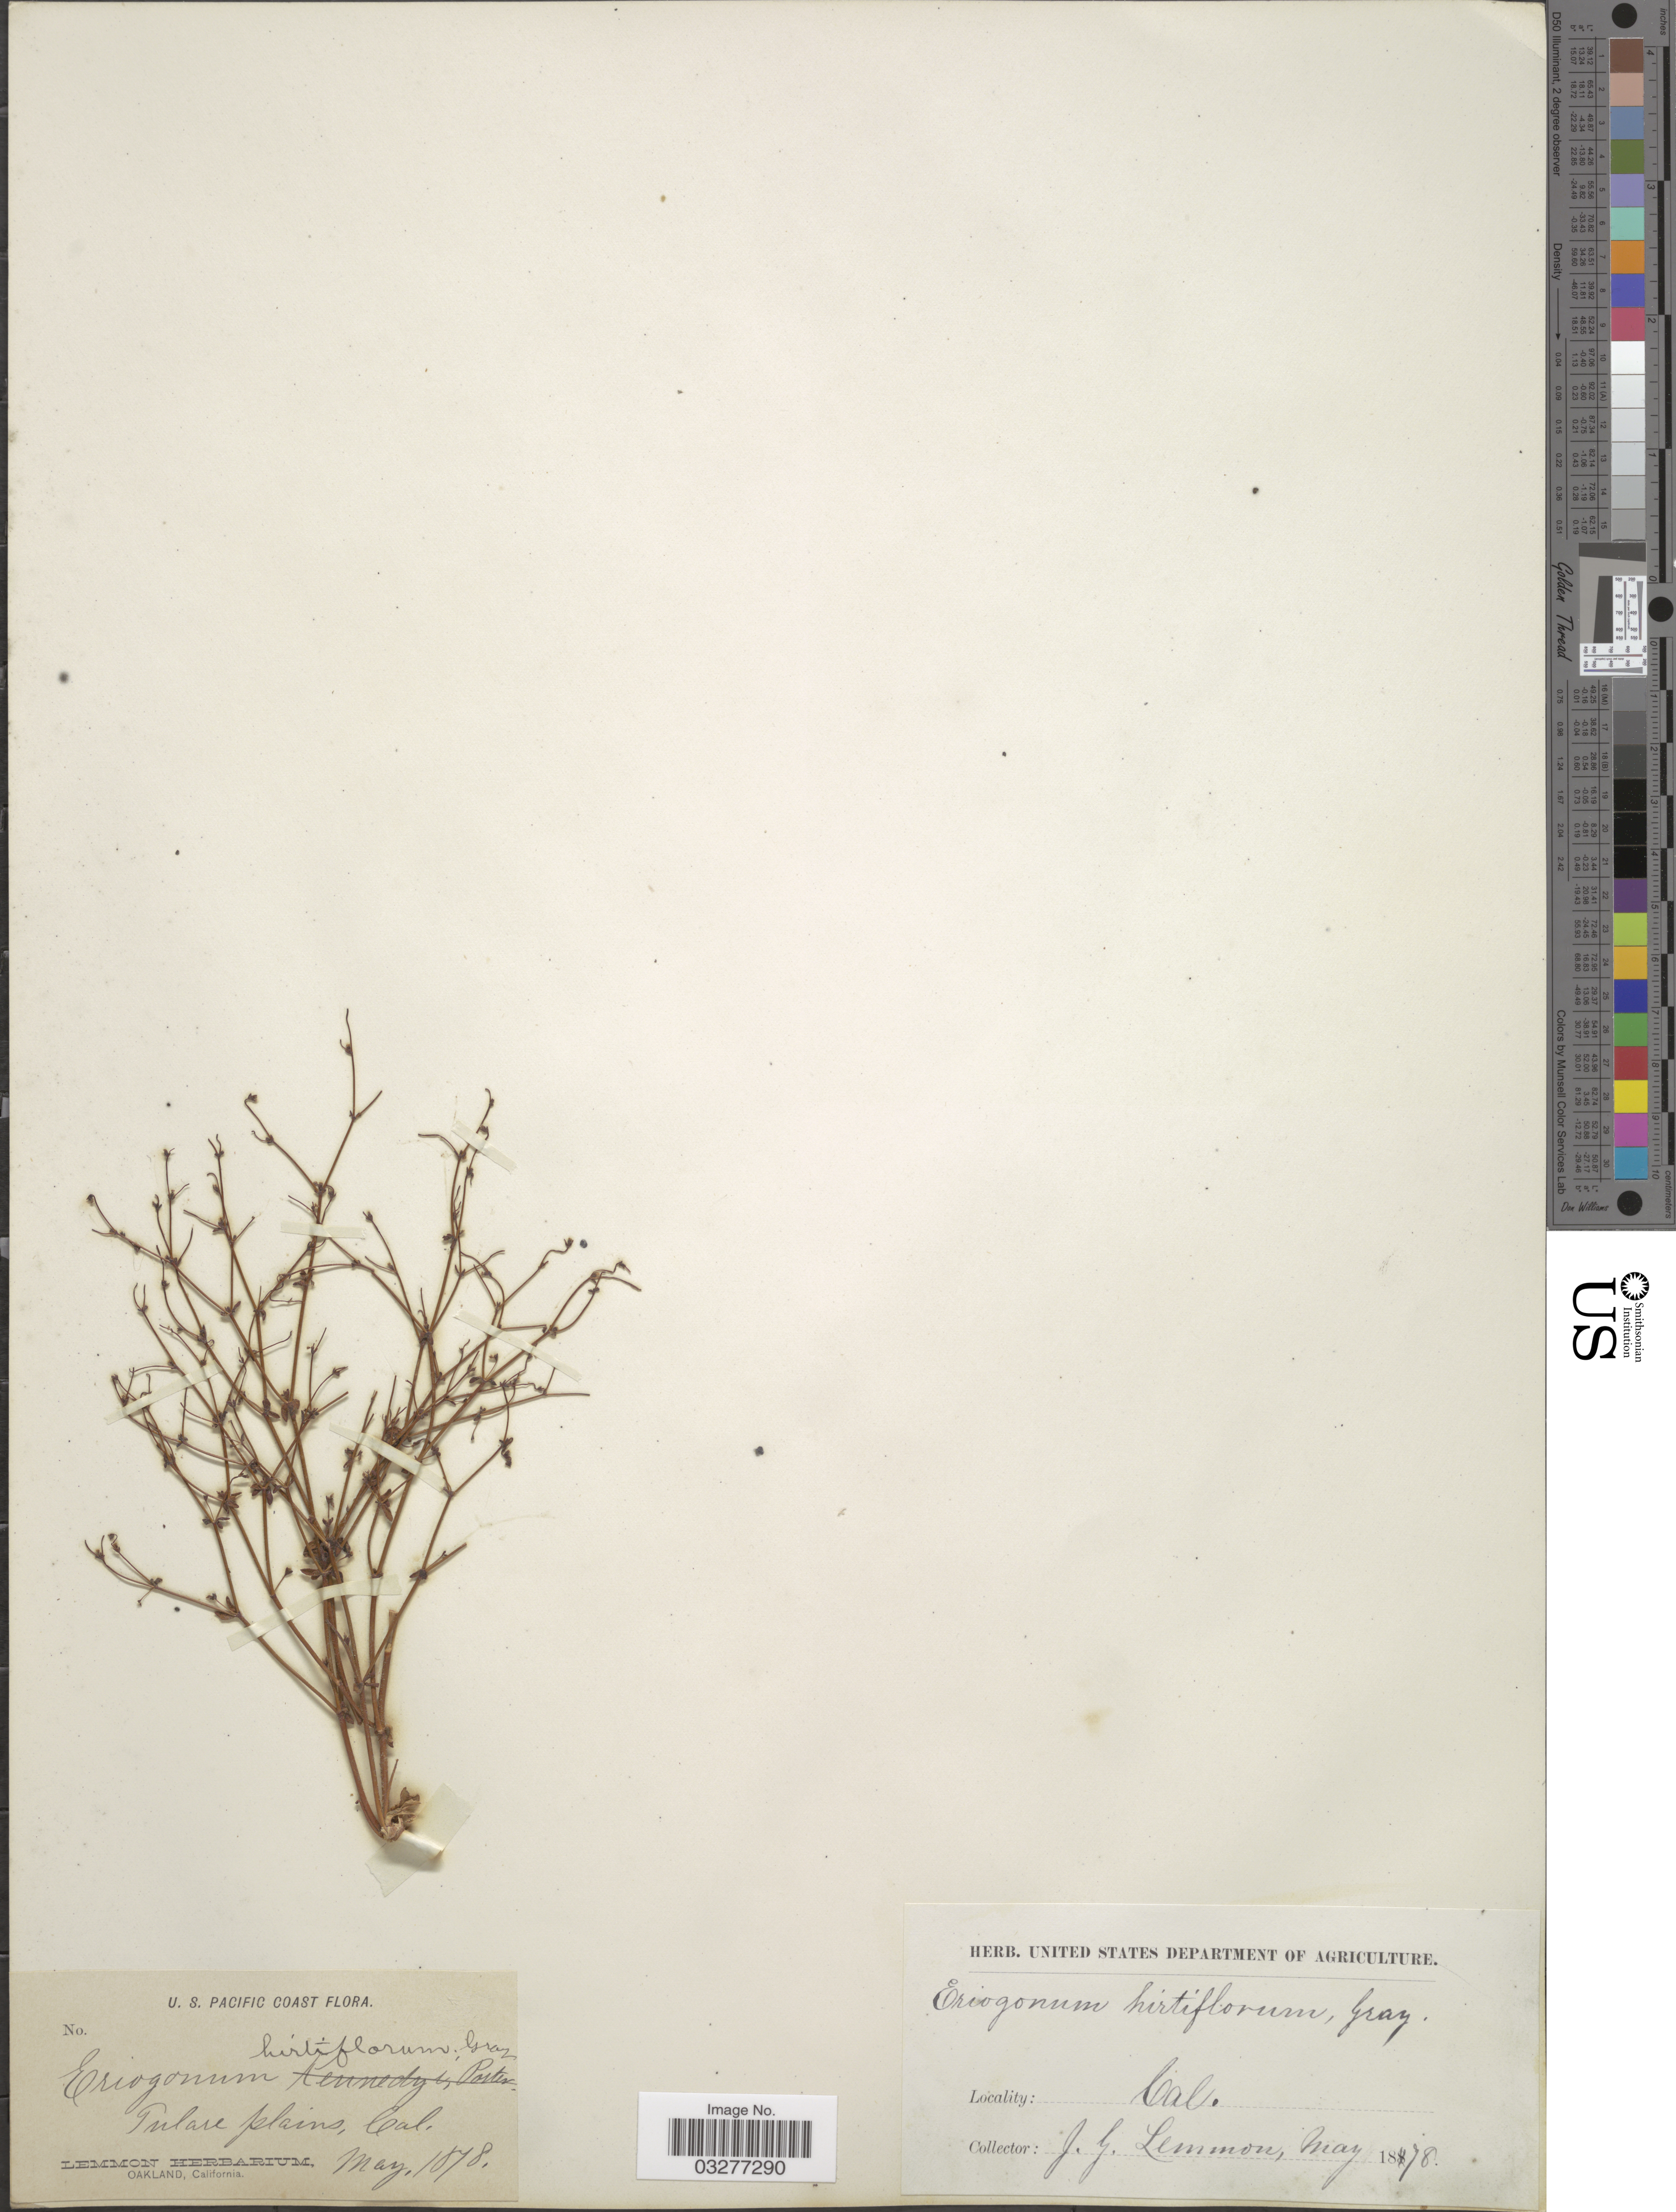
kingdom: Plantae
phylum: Tracheophyta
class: Magnoliopsida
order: Caryophyllales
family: Polygonaceae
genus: Eriogonum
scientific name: Eriogonum hirtiflorum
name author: A. Gray ex S. Watson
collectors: J. Lemmon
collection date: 1878-05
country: United States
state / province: California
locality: U.S. Pacific Coast. Tulare plains.